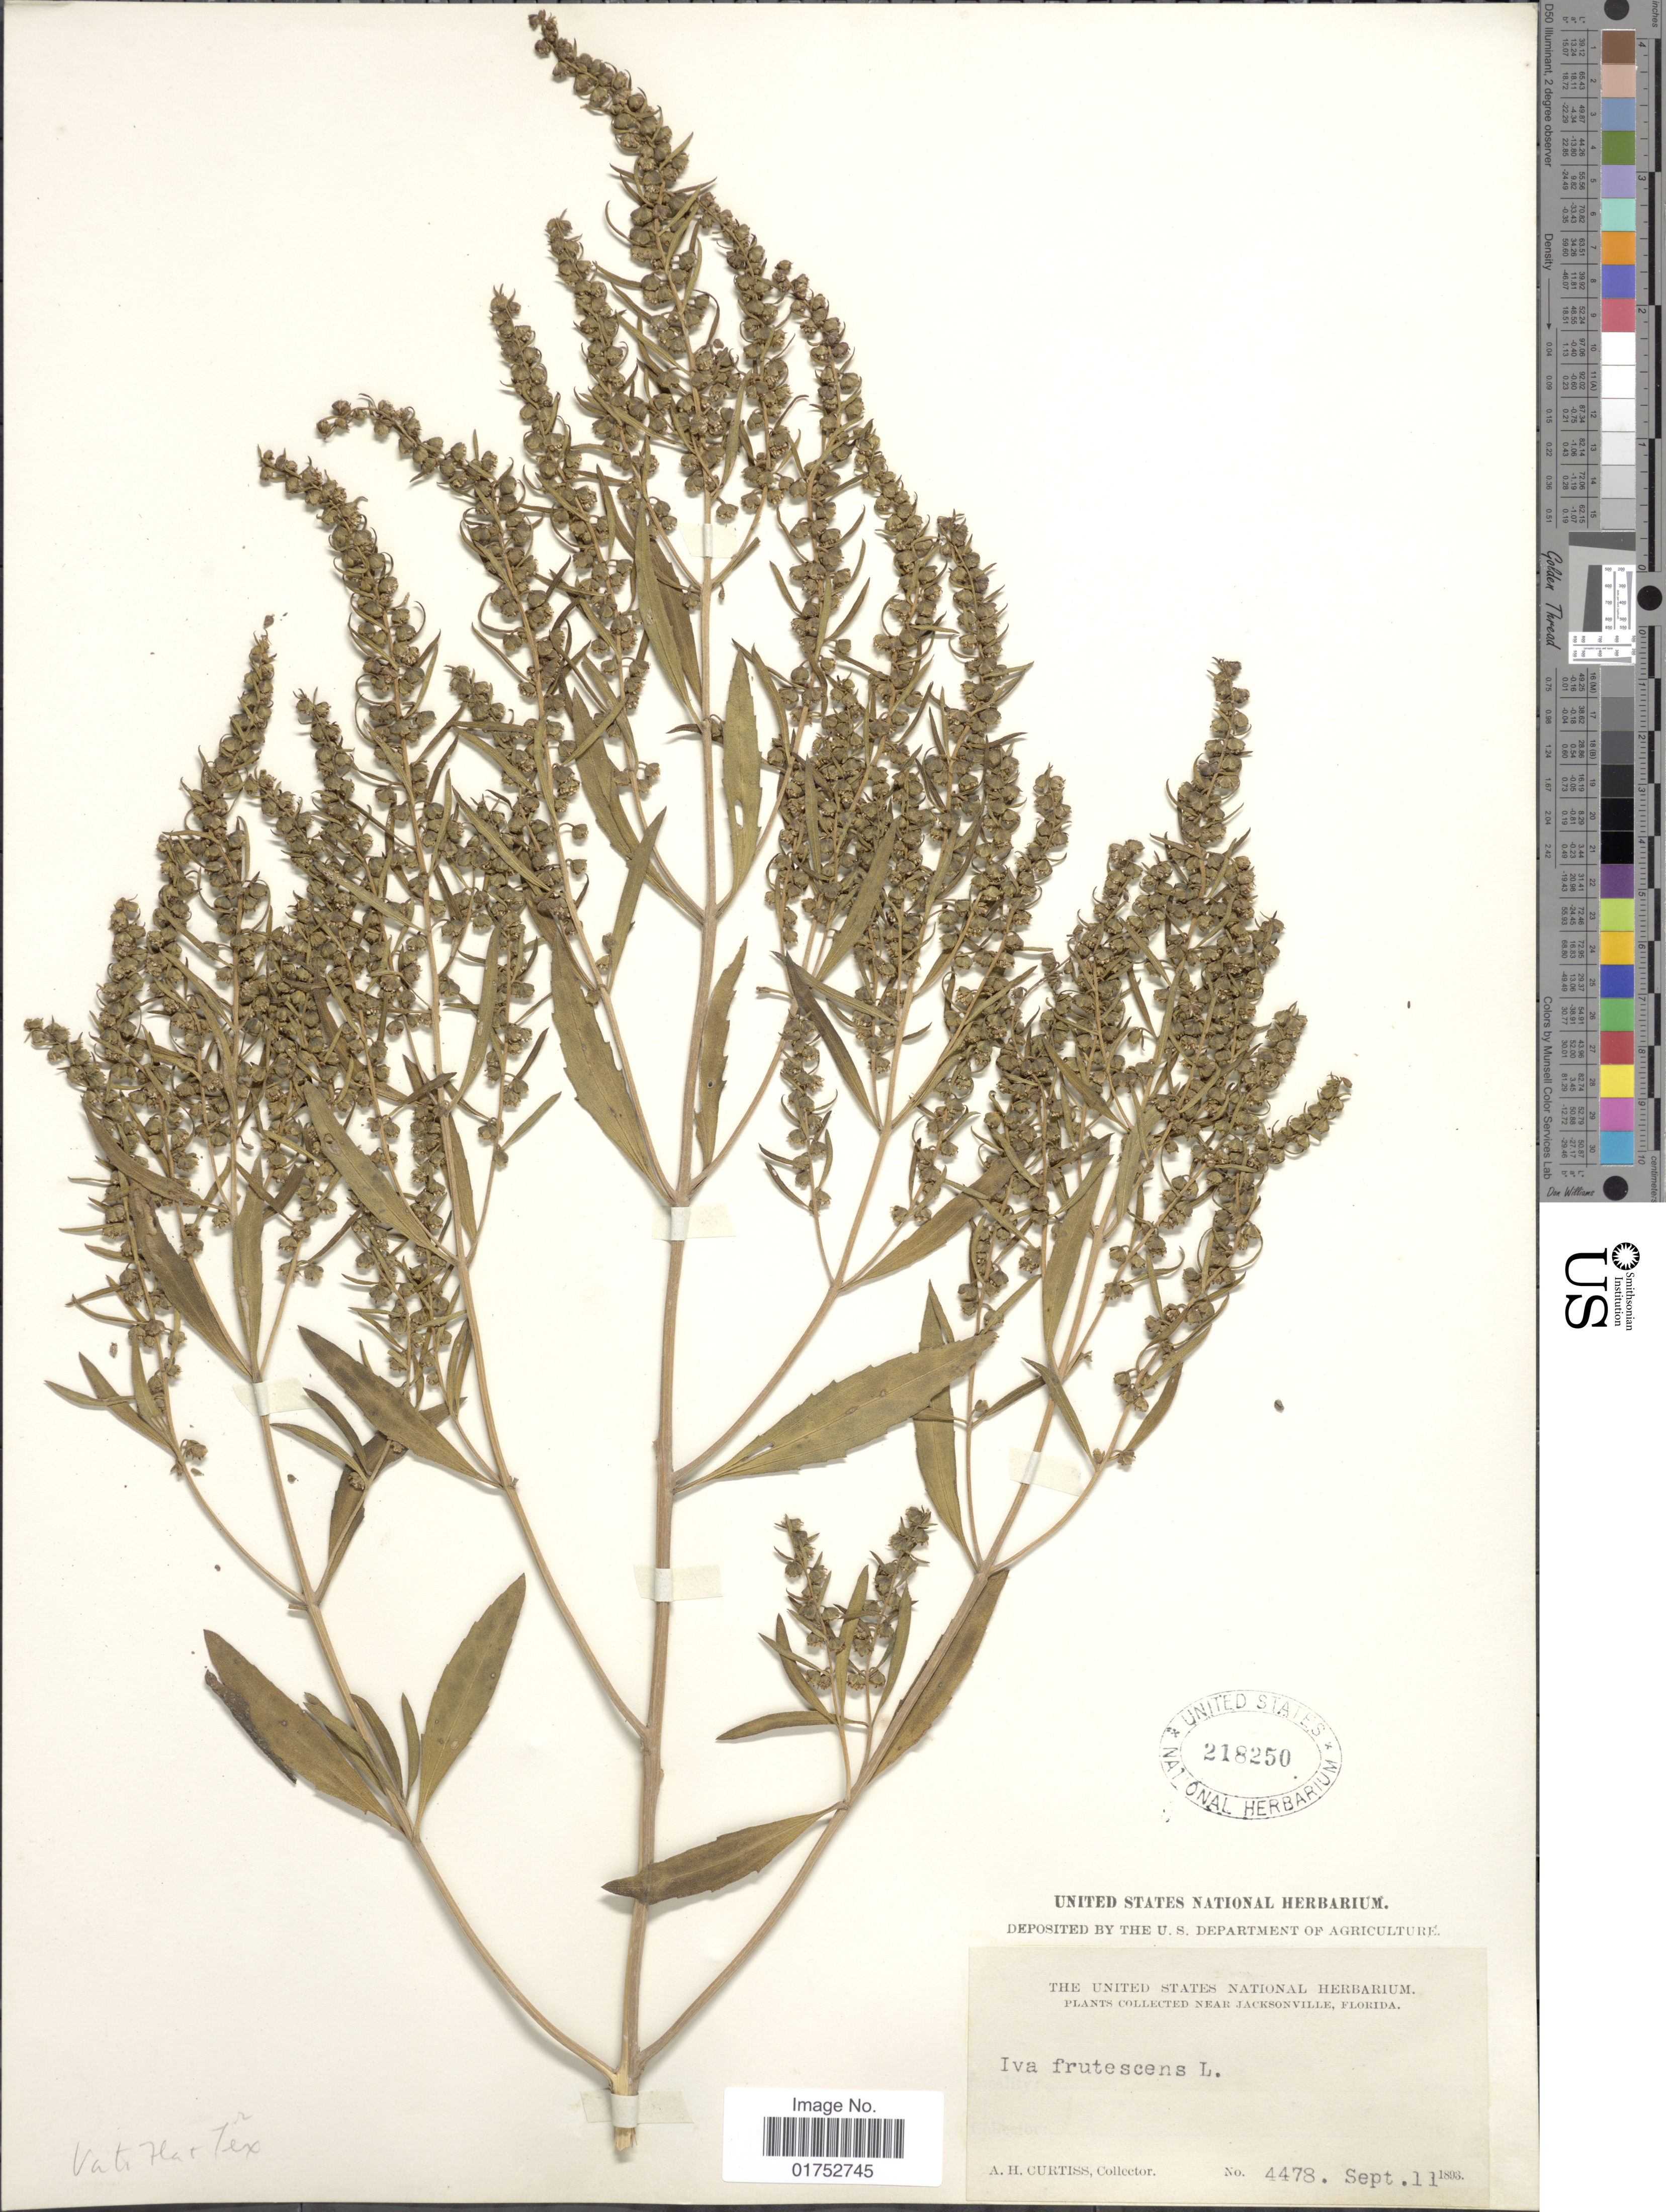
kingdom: Plantae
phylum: Tracheophyta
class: Magnoliopsida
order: Asterales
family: Asteraceae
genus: Iva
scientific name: Iva frutescens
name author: L.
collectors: A. H. Curtiss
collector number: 4478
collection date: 1893-09-11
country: United States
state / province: Florida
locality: Near Jacksonville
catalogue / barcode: US 218250